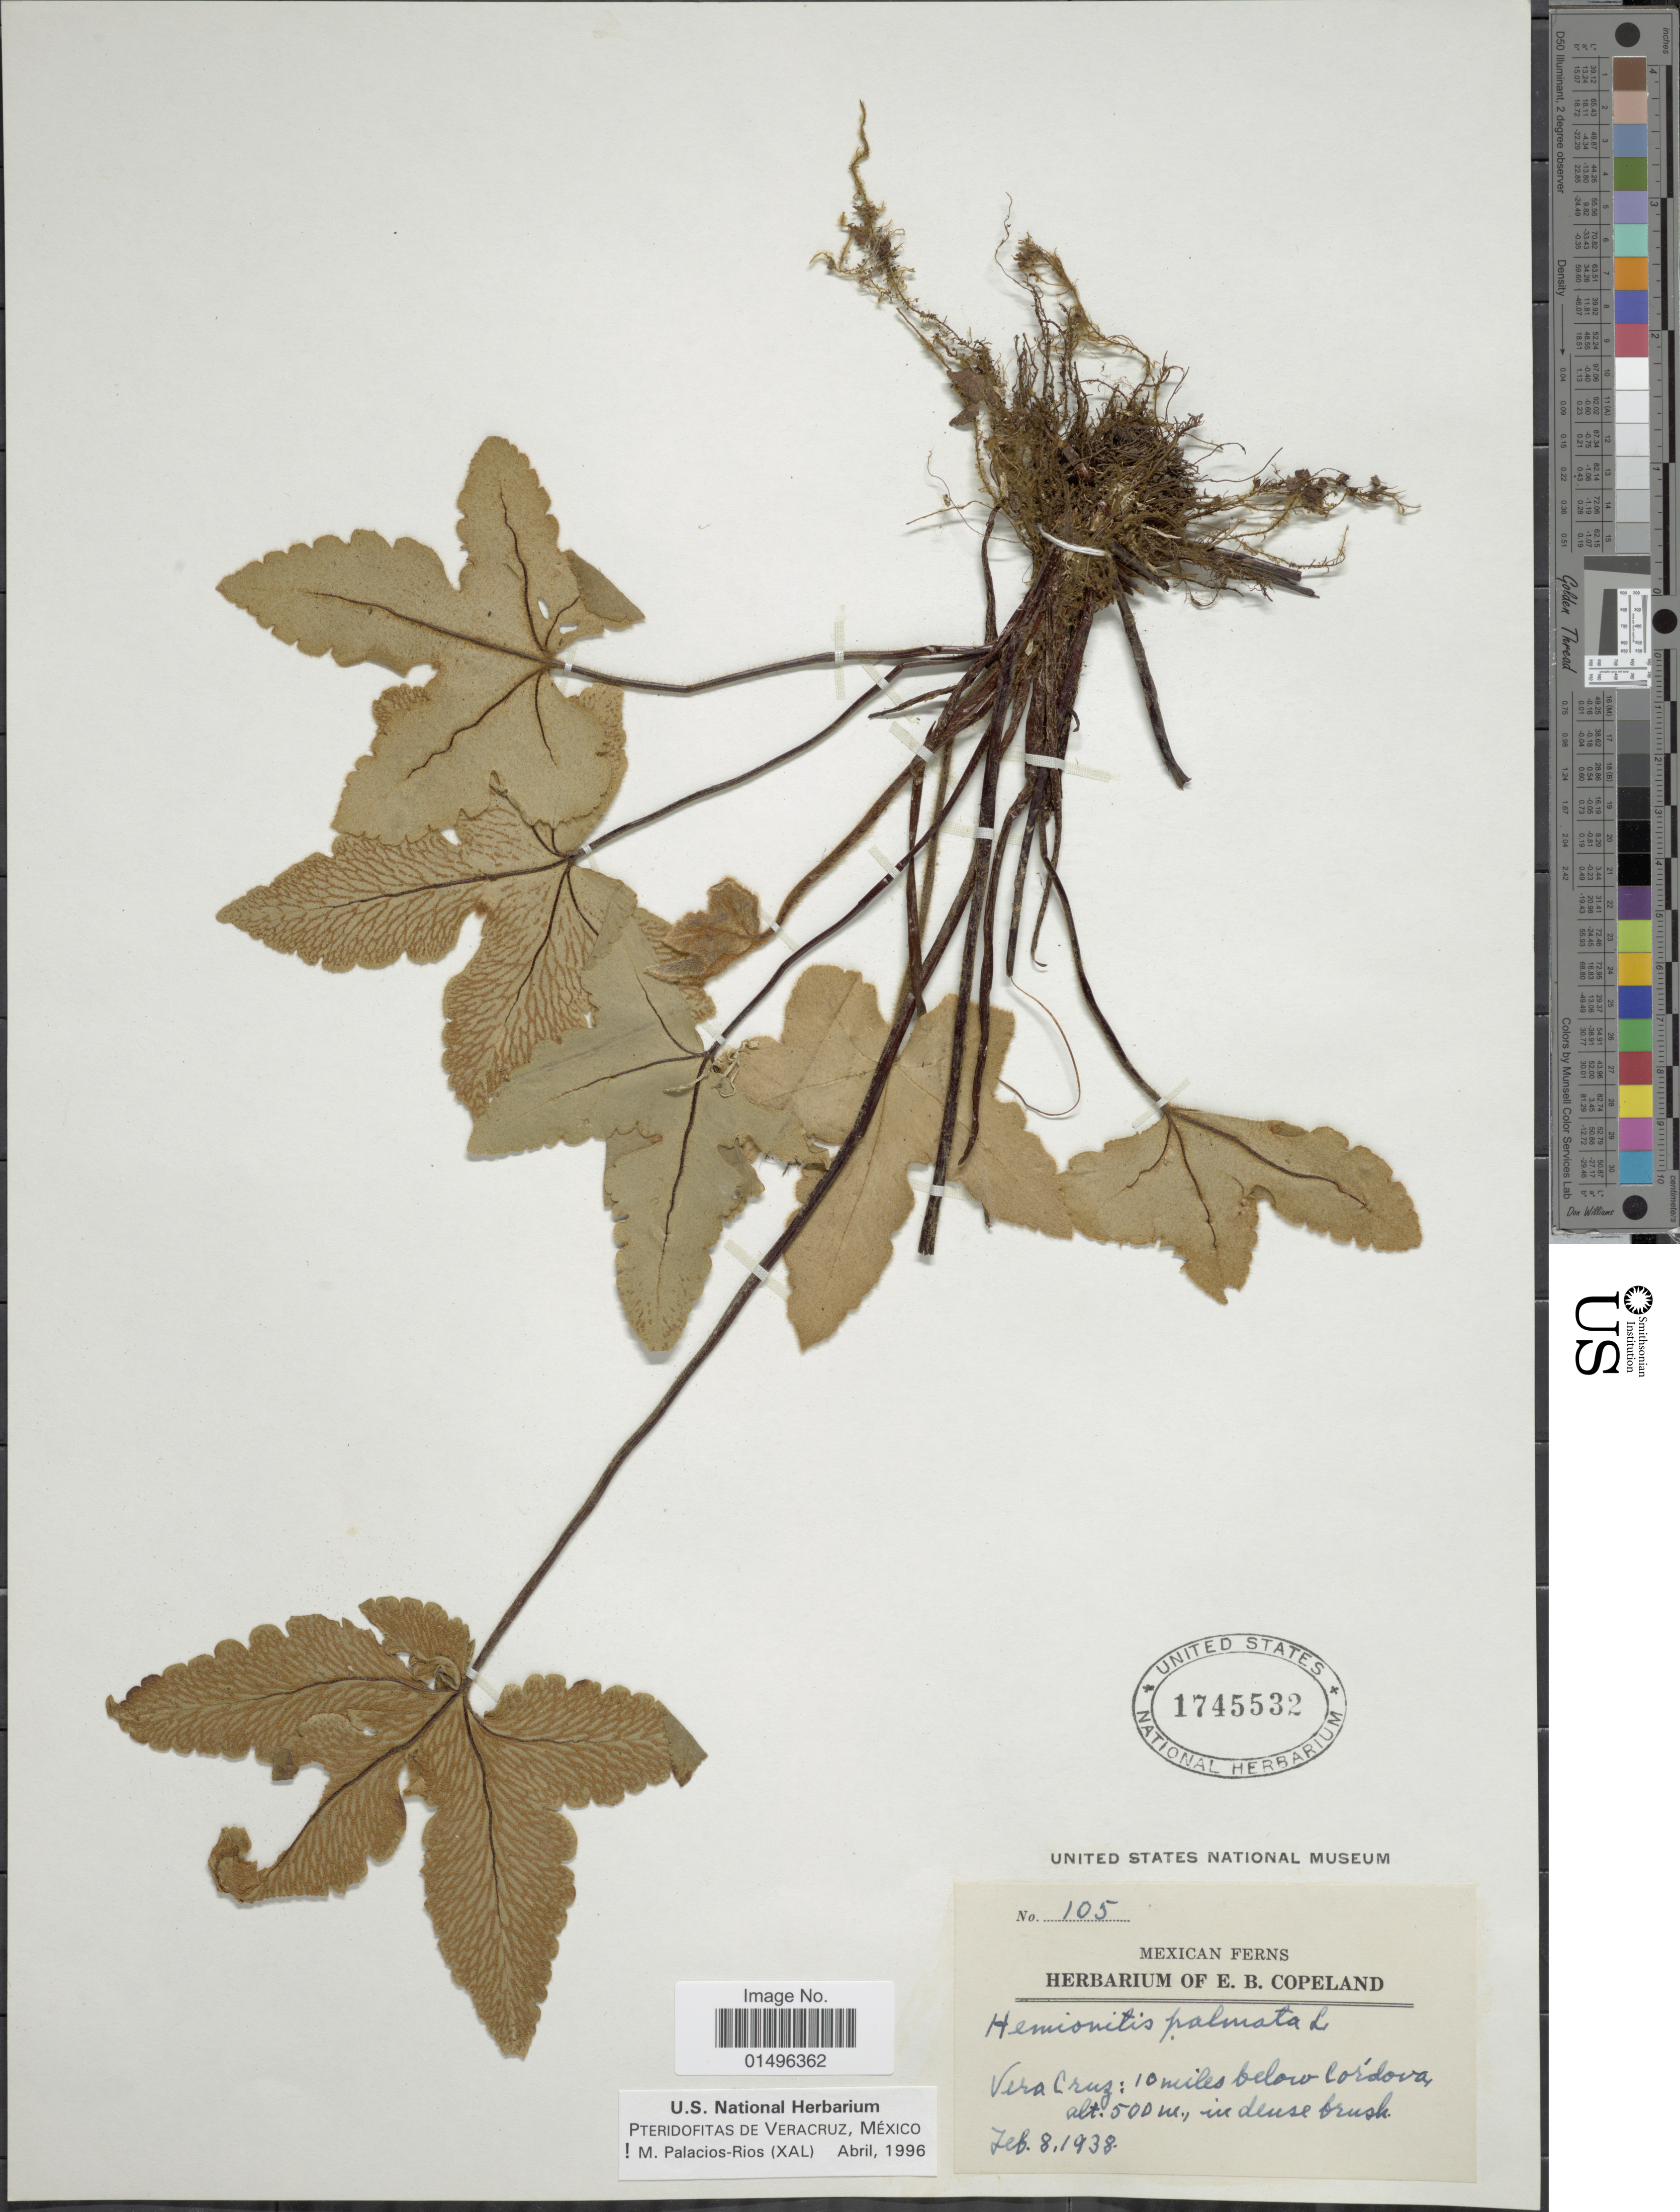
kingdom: Plantae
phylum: Tracheophyta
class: Polypodiopsida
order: Polypodiales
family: Pteridaceae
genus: Hemionitis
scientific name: Hemionitis palmata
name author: L.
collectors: ex herb. E. B. Copeland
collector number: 105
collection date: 1938-02-08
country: Mexico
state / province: Veracruz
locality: Mexico, 10 miles below Cordova.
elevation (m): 500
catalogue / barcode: US 1745532